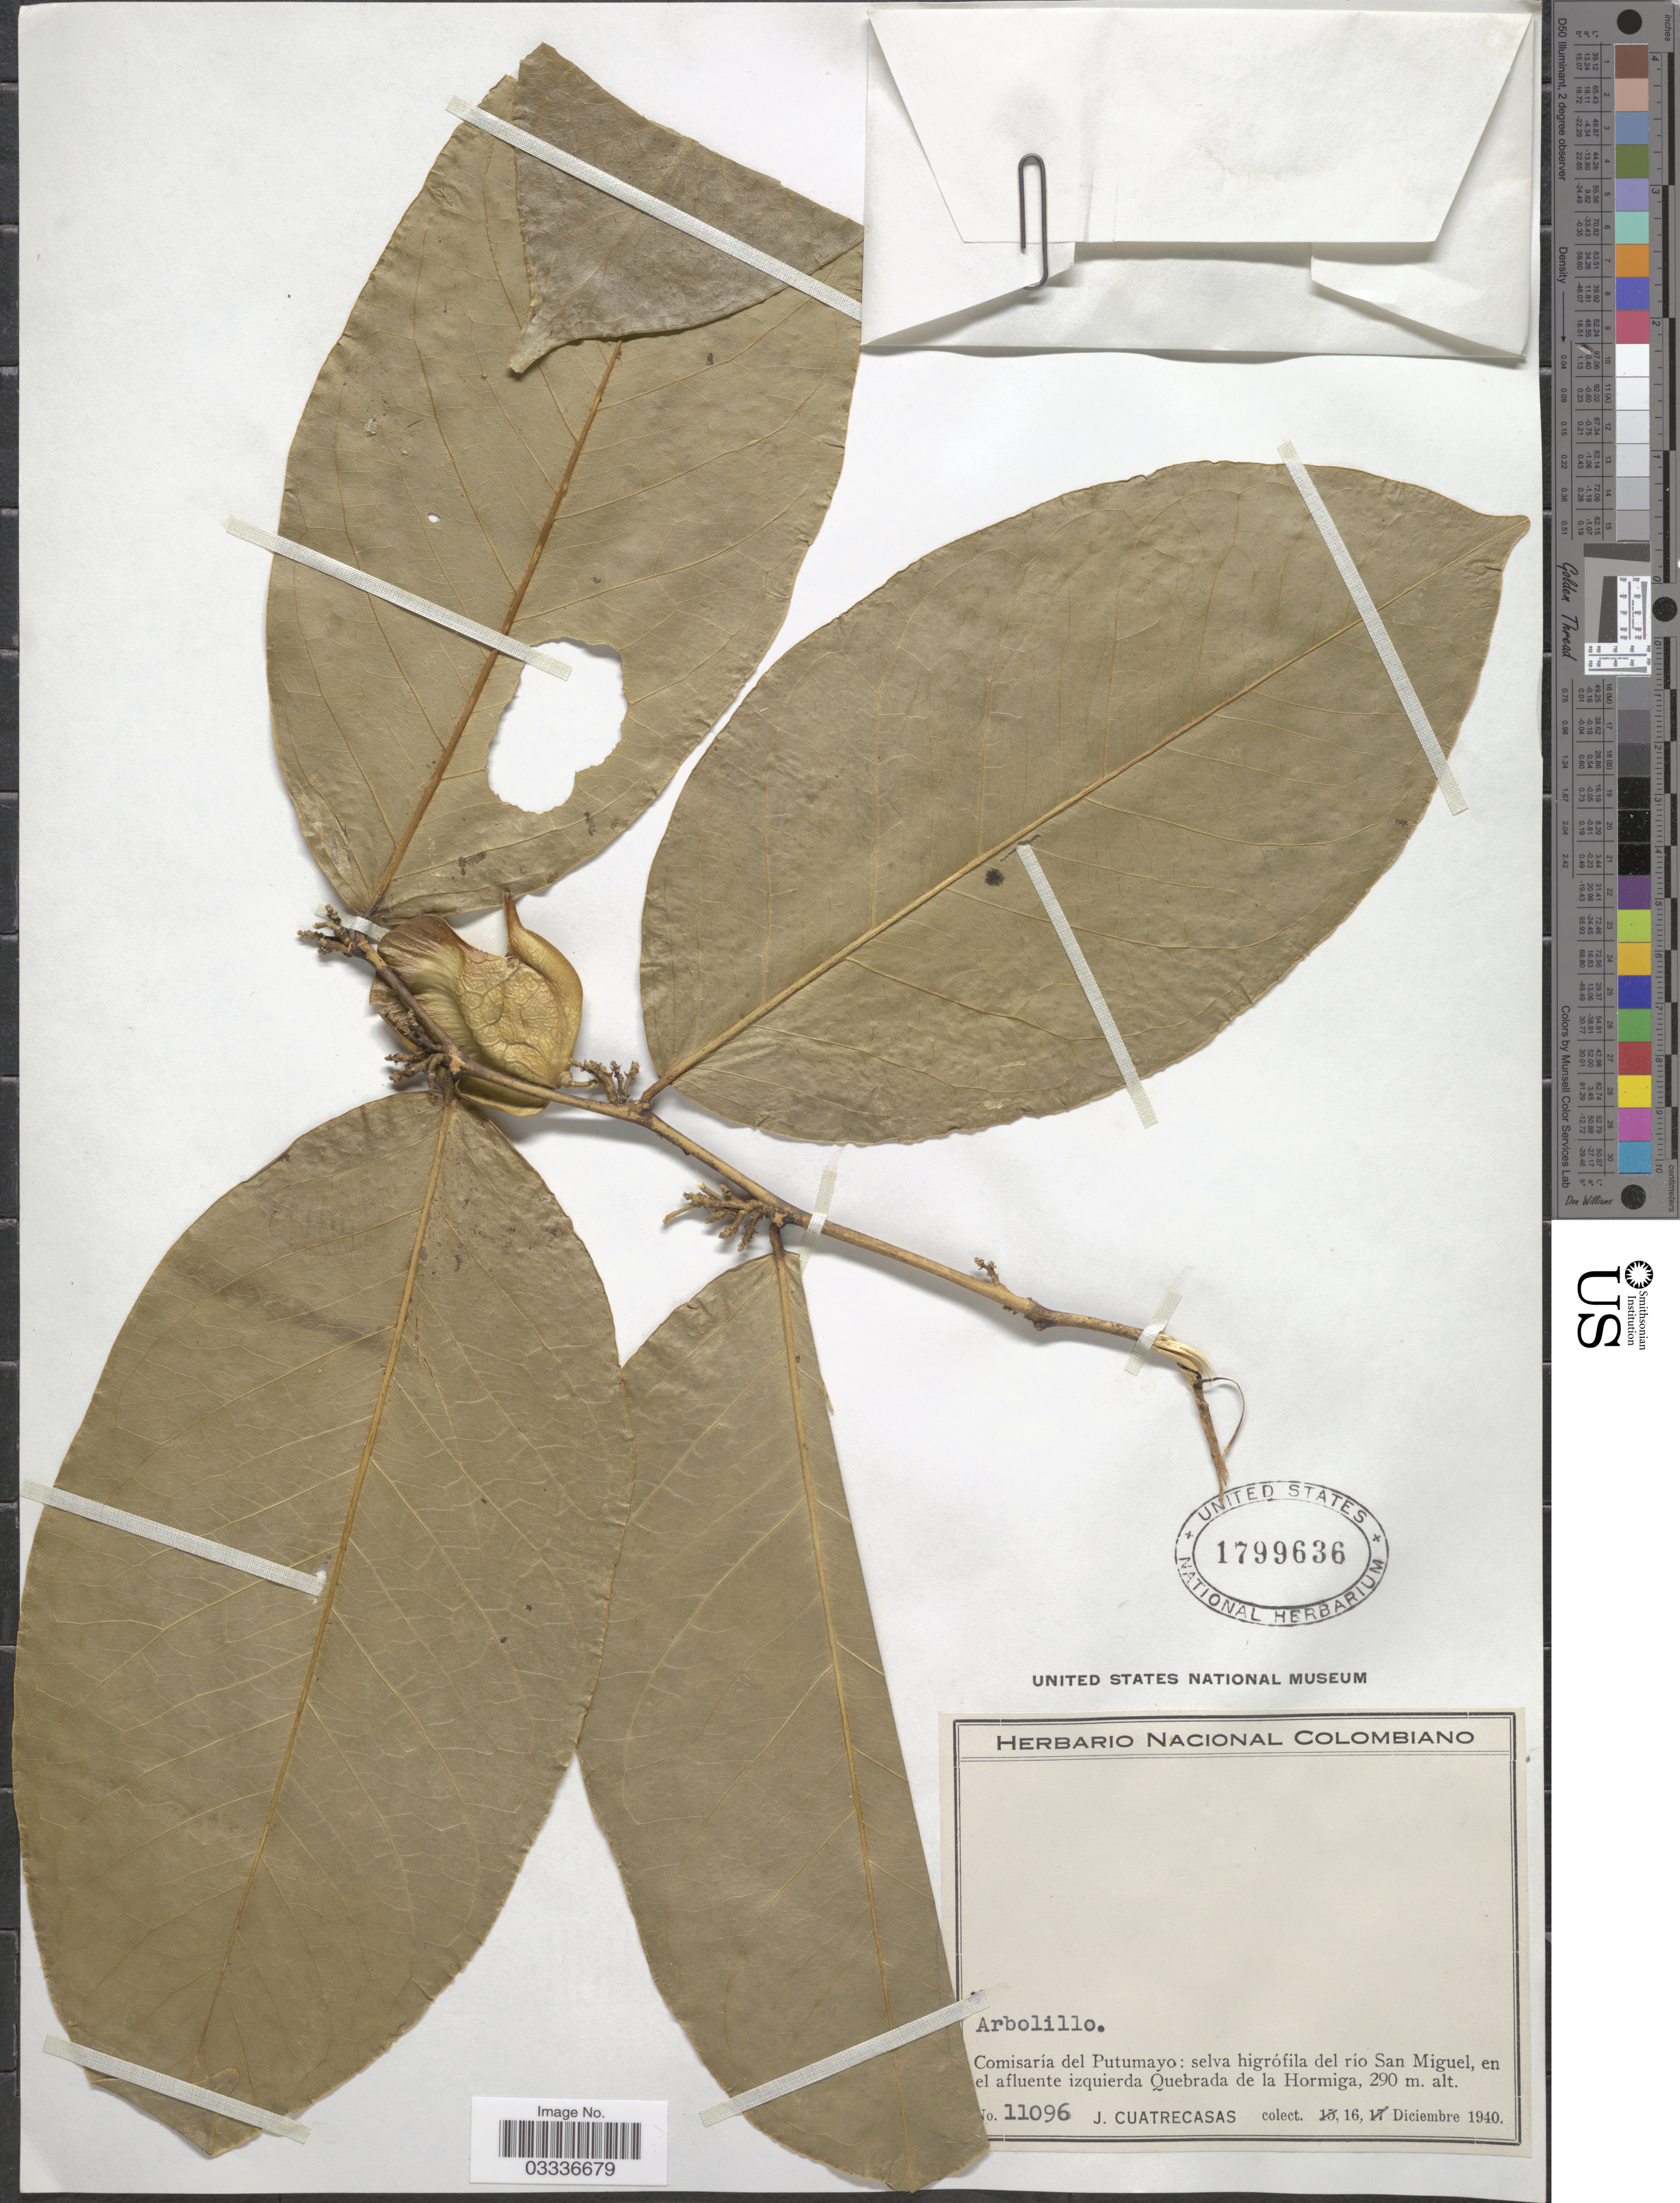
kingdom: Plantae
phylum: Tracheophyta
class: Magnoliopsida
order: Fabales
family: Polygalaceae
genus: Securidaca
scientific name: Securidaca sp.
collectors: J. Cuatrecasas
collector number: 11096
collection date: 1940-12-16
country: Colombia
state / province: Putumayo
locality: Comisaría del Putumayo: selva higrófila del río San Miguel, en el afluente izquierda Quebrada de la Hormiga.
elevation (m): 290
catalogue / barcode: US 1799636